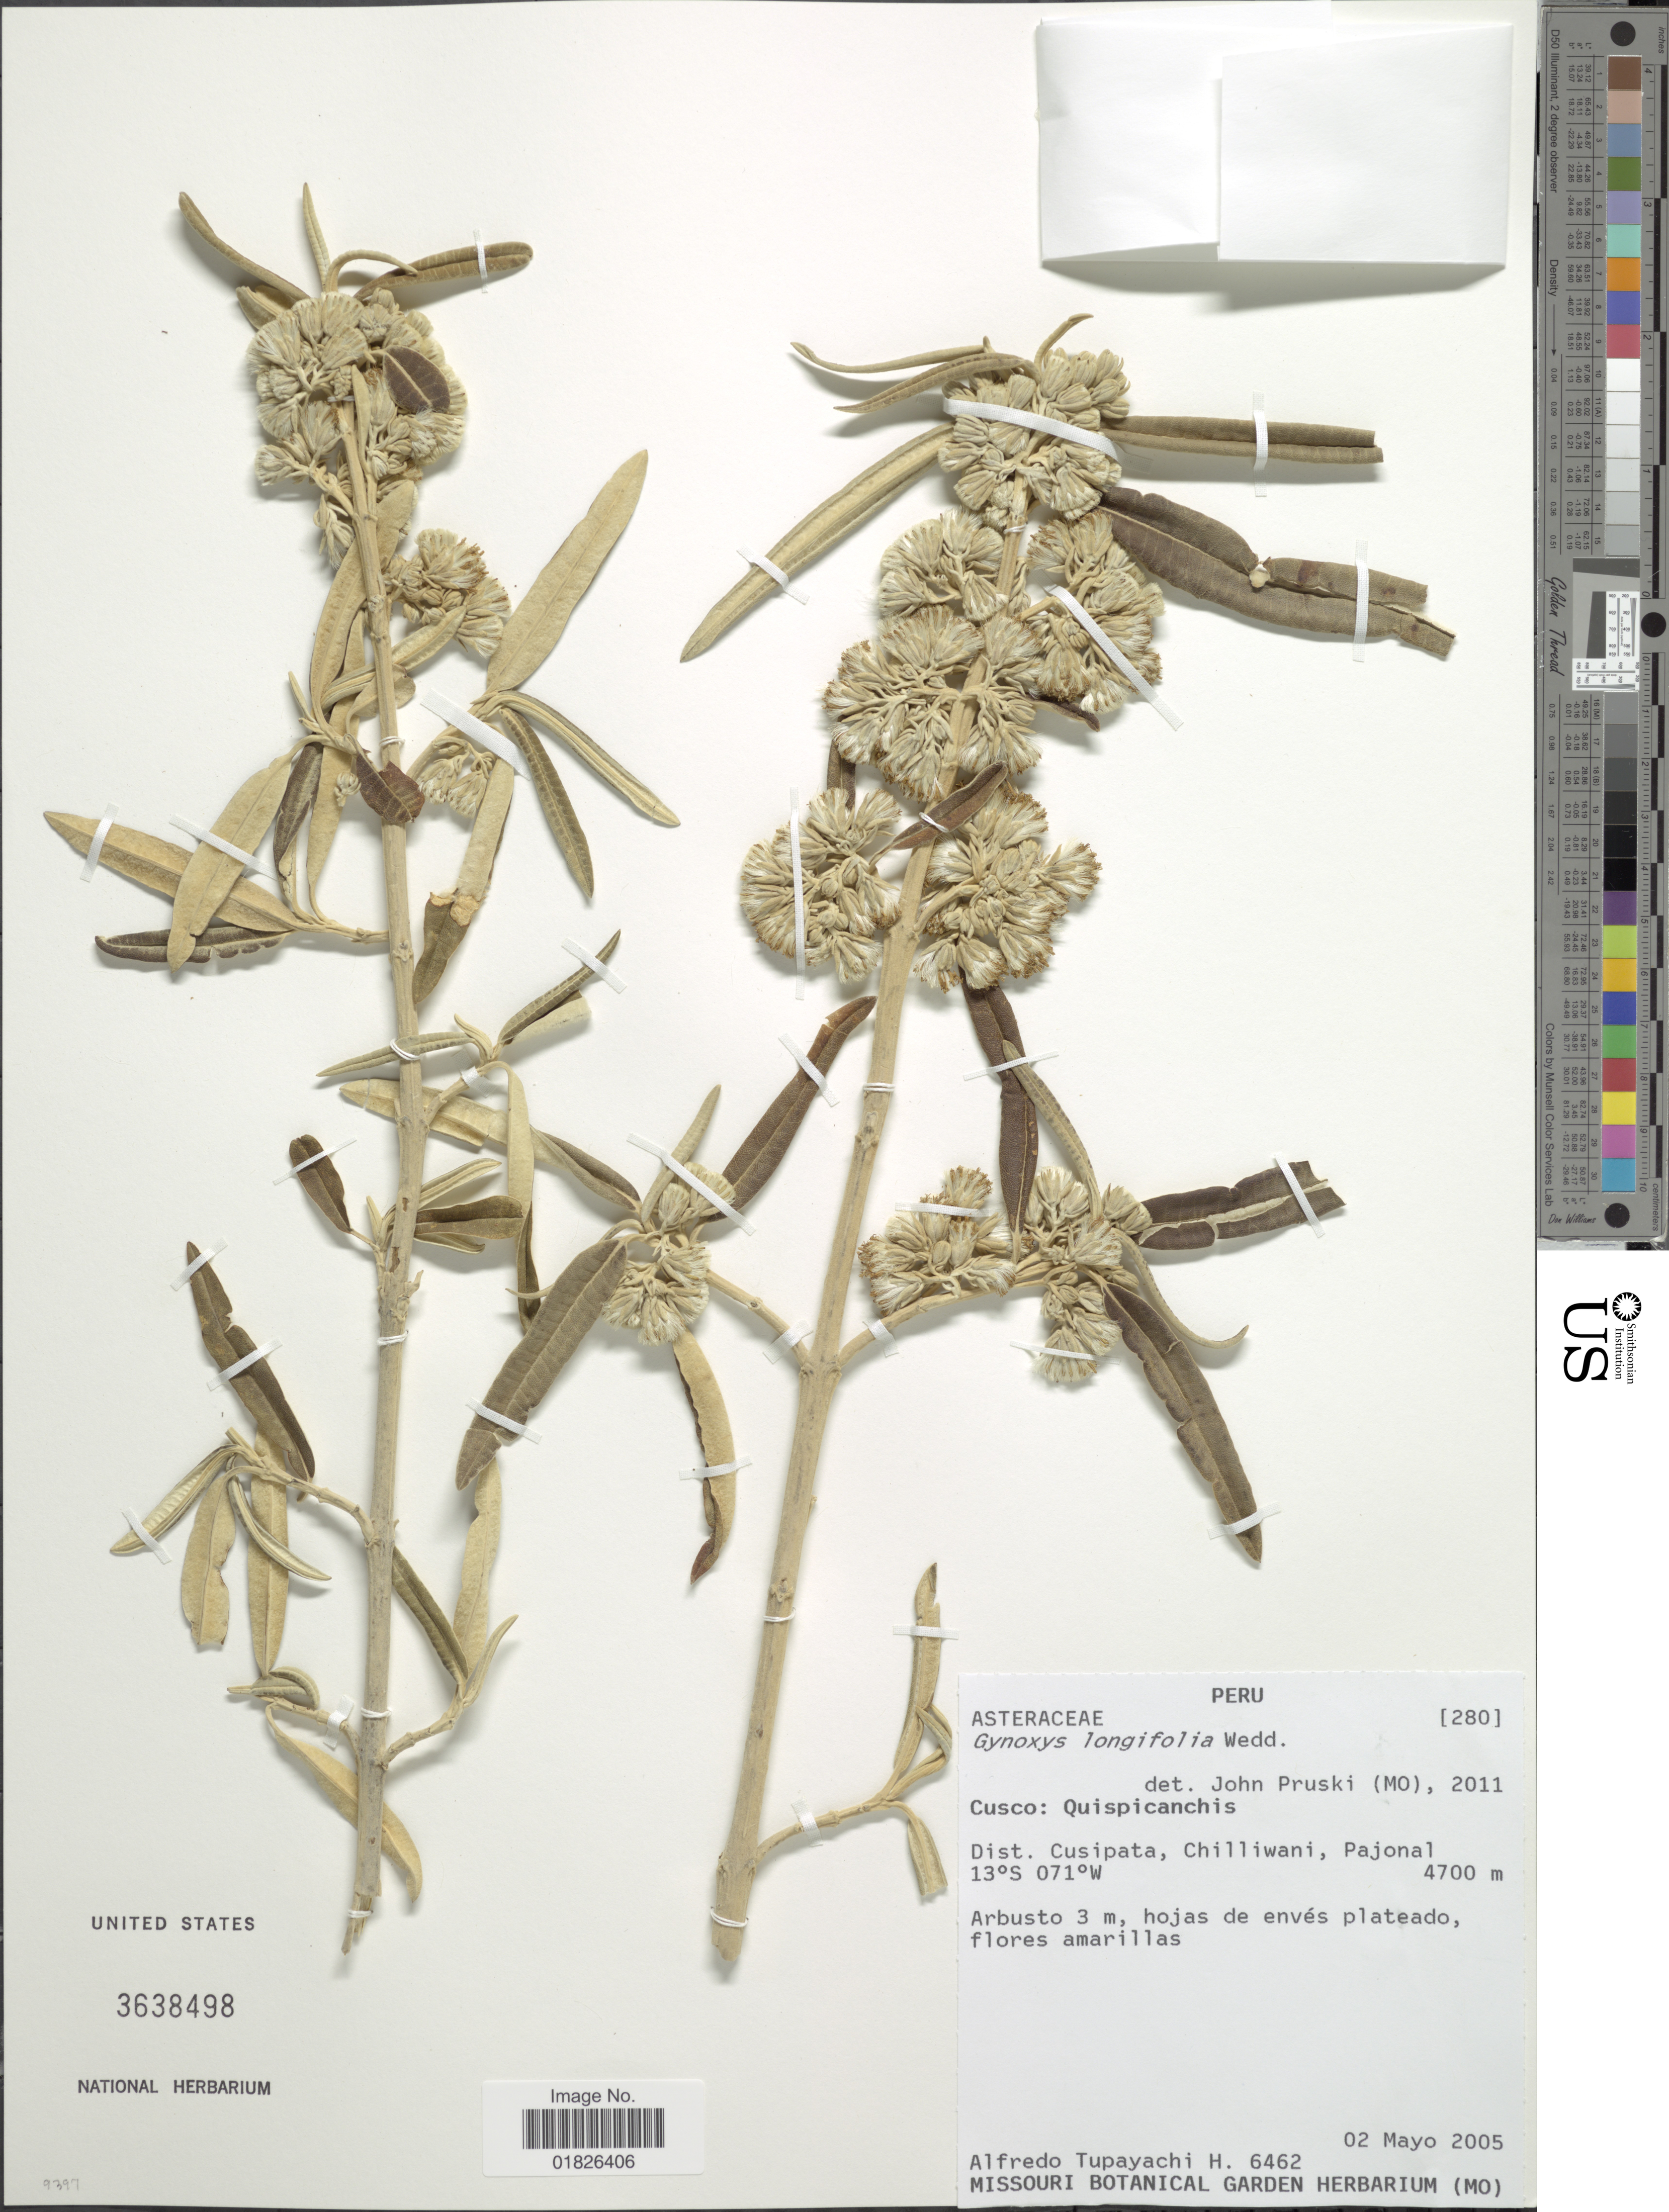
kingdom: Plantae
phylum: Tracheophyta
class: Magnoliopsida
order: Asterales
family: Asteraceae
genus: Gynoxys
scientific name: Gynoxys longifolia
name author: Wedd.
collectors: A. Tupayachi H.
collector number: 6462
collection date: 2005-05-02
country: Peru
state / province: Cusco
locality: Quispicanchis, Dist. Cusipata, Chilliwani, Pajonal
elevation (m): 4700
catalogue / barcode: US 3638498